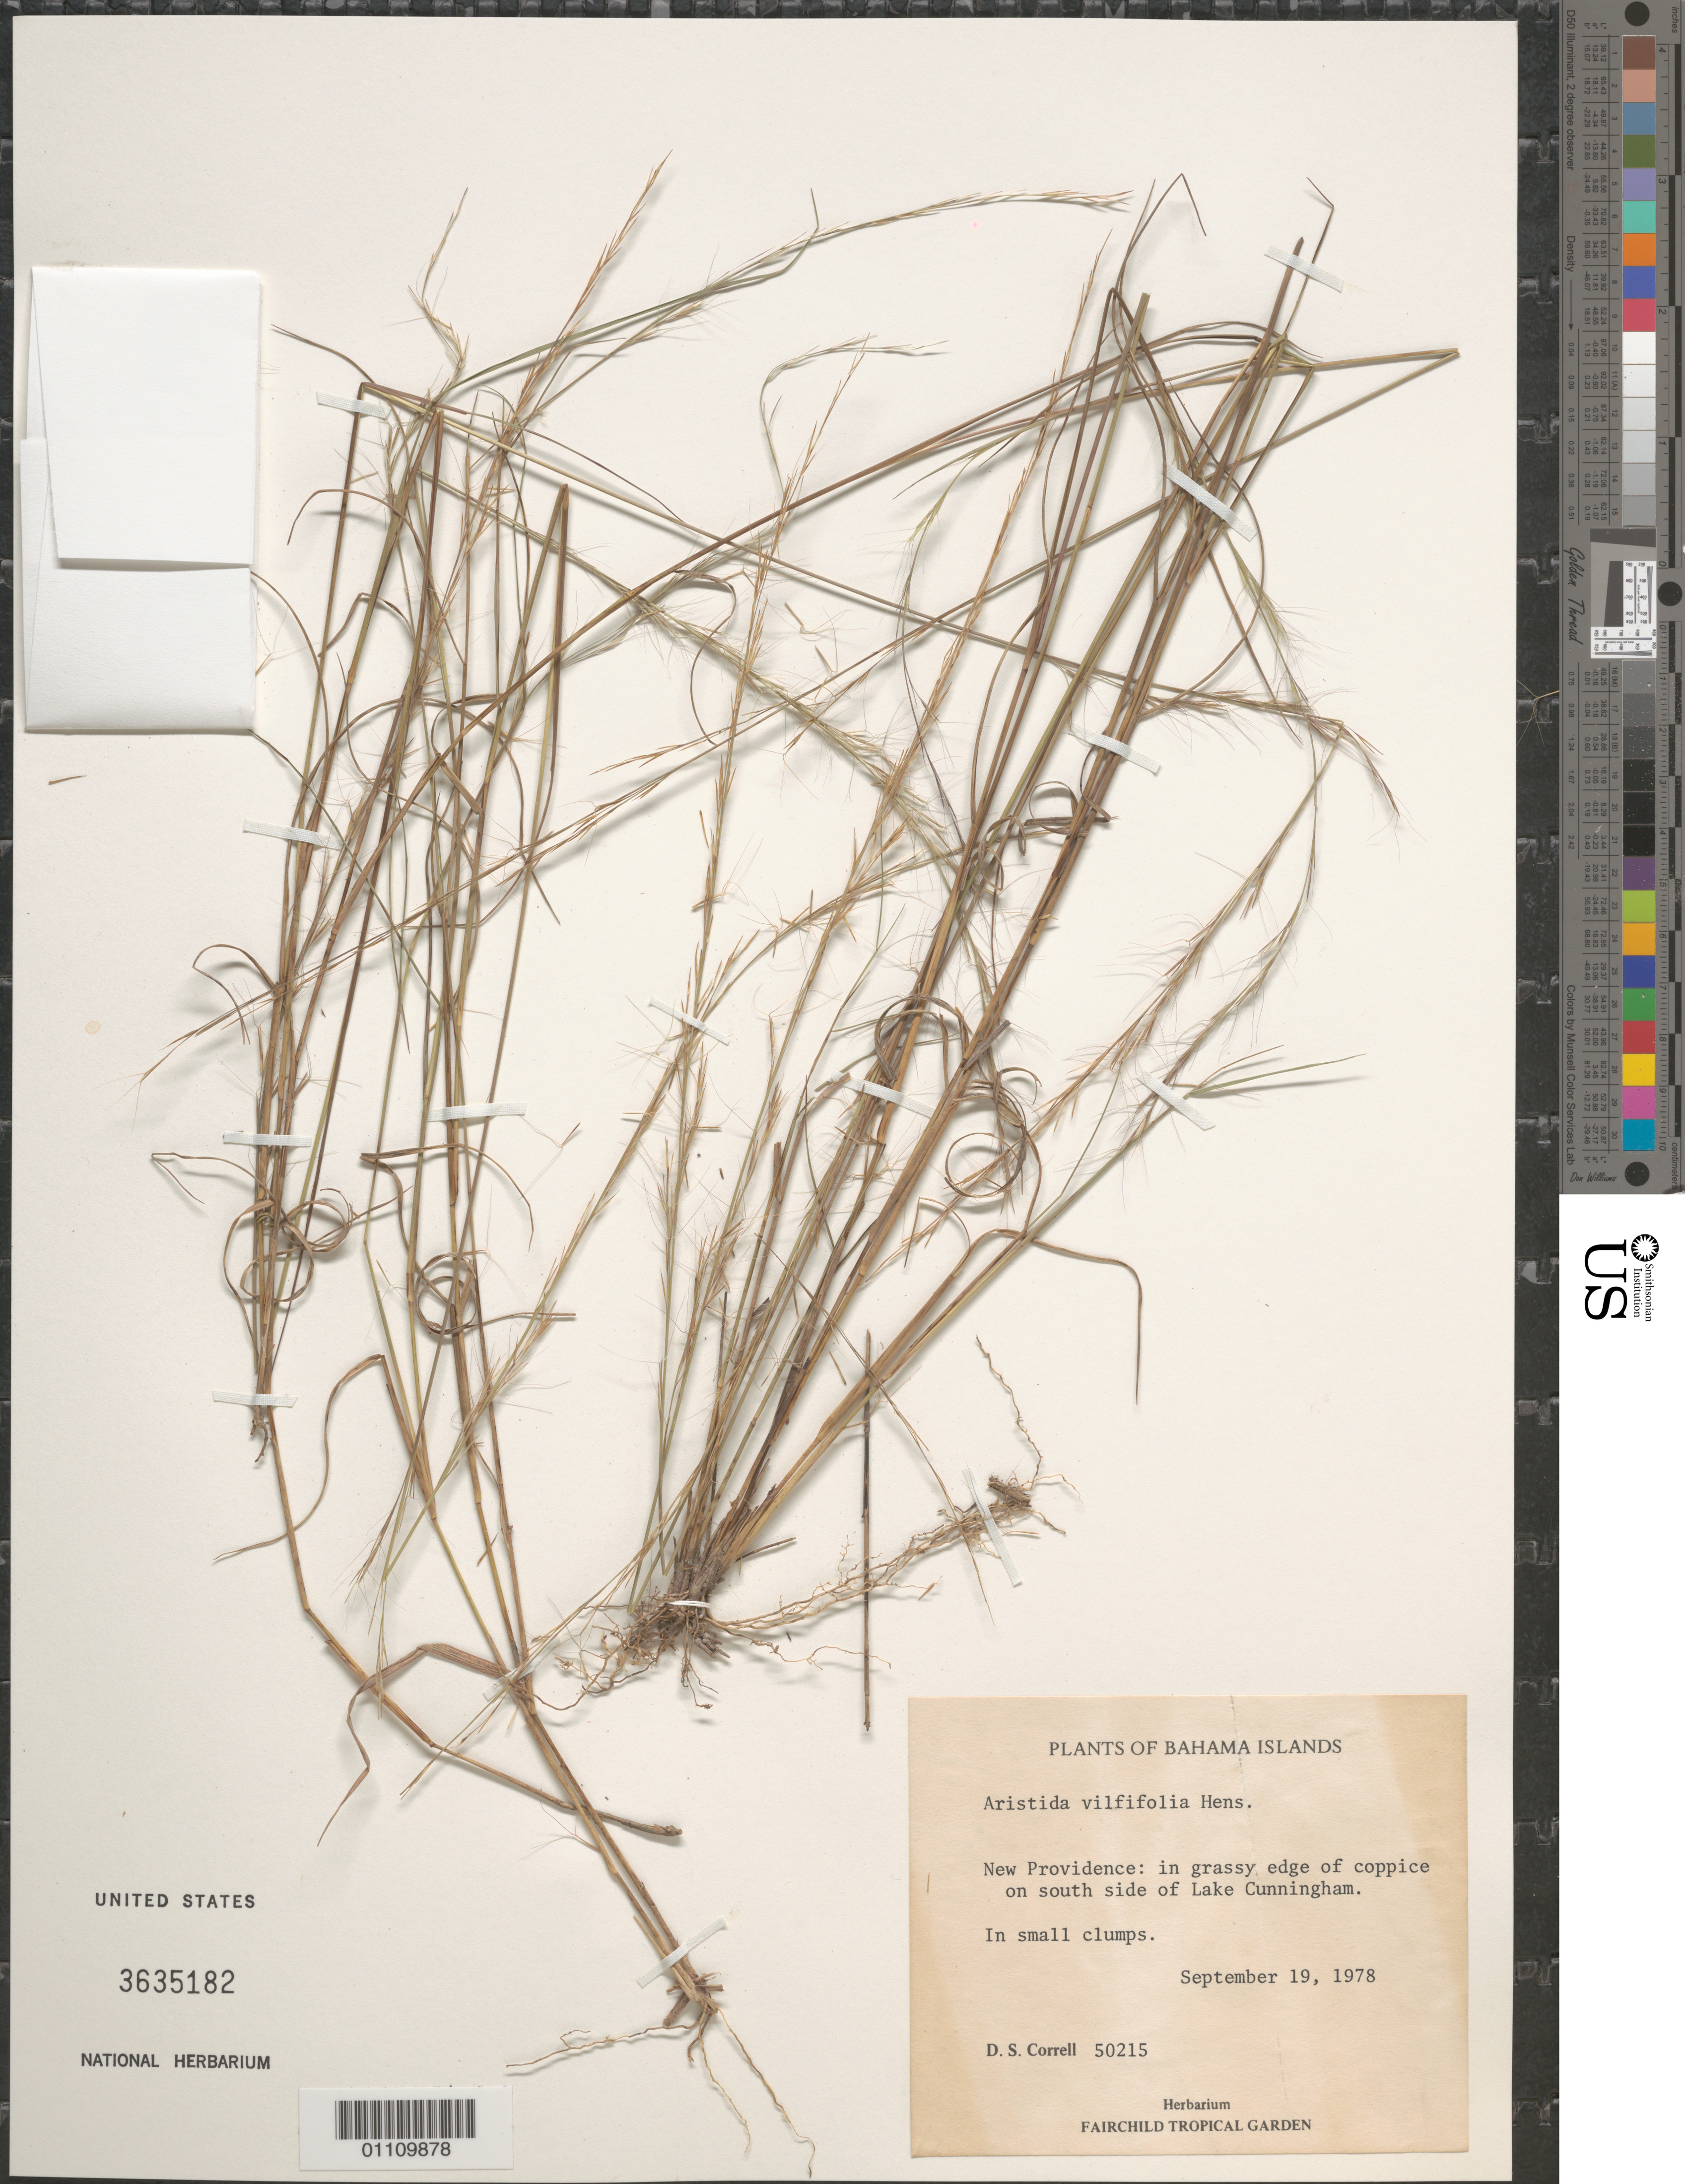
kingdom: Plantae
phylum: Tracheophyta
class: Liliopsida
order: Poales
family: Poaceae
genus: Aristida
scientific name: Aristida vilfifolia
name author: Henr.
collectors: D. S. Correll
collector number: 50215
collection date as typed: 19 Sep 1978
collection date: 1978-09-19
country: Bahamas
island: New Providence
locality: Lake Cunningham, S side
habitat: Edge of coppice on S side of lake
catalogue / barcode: US 3635182